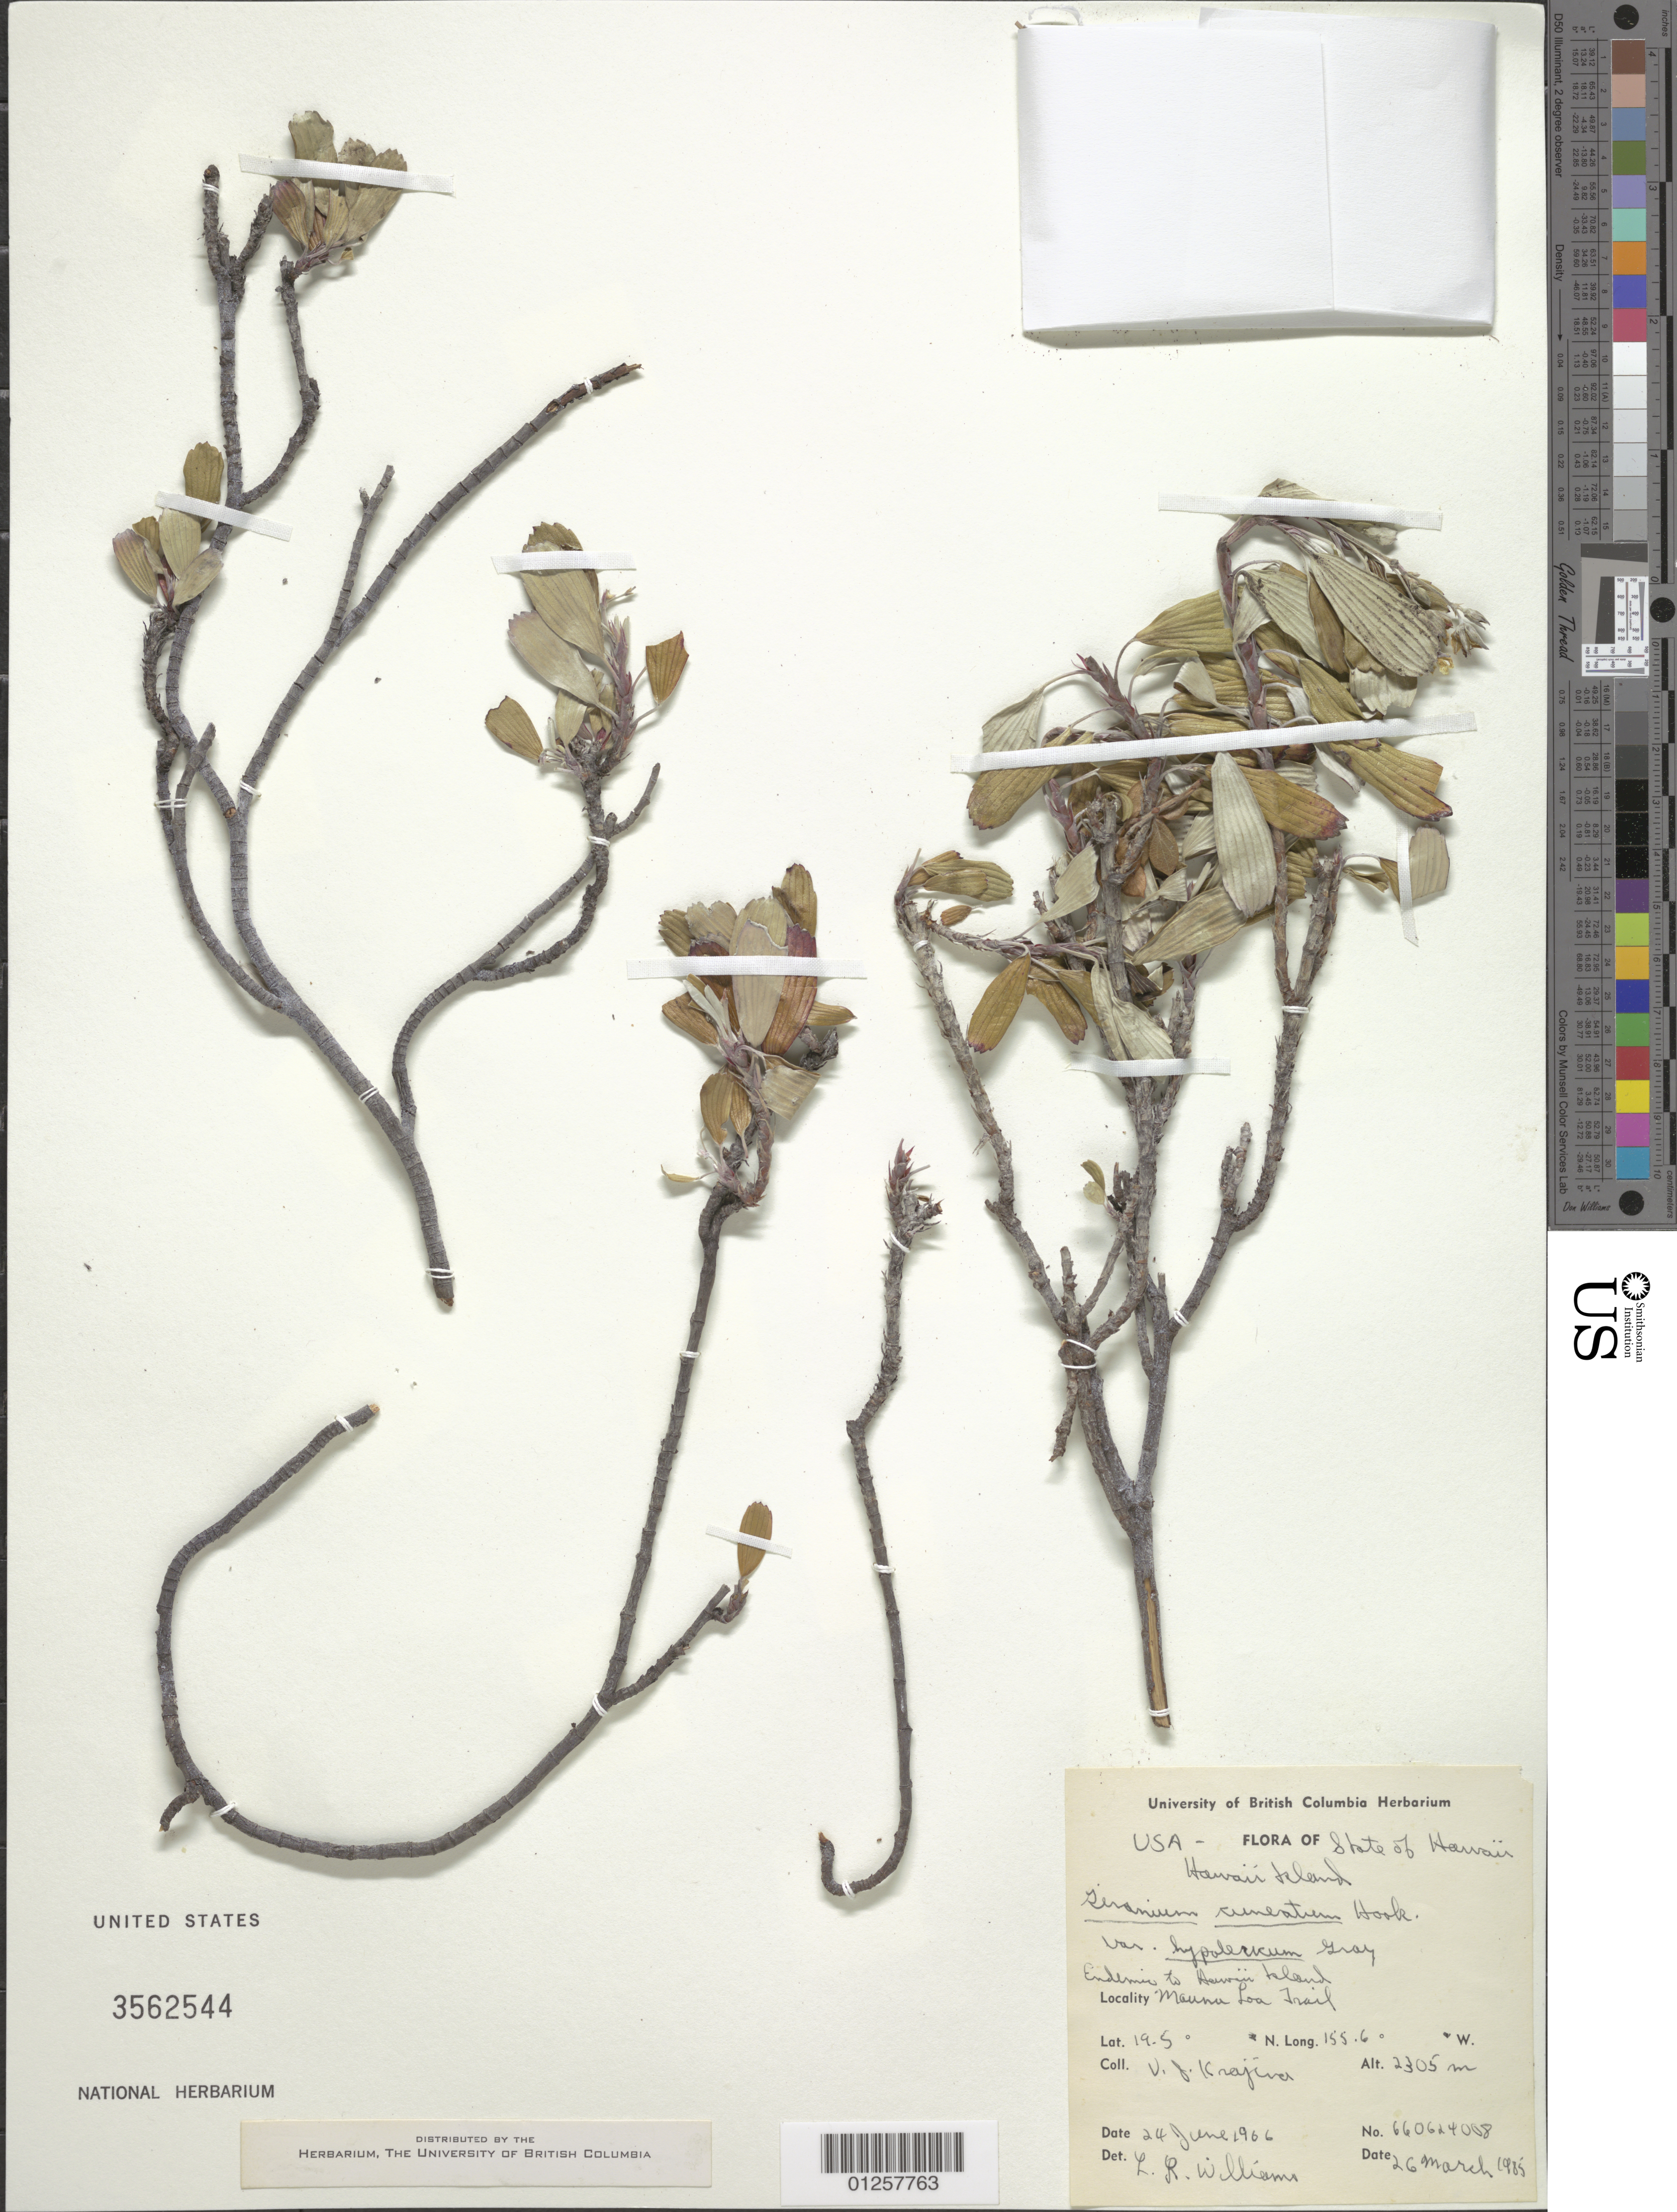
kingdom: Plantae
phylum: Tracheophyta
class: Magnoliopsida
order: Geraniales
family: Geraniaceae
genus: Geranium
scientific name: Geranium cuneatum var. hololeucum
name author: A. Gray in Wilkes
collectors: V. Krajina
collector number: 660624008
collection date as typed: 24 Jun 1966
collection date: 1966-06-24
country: United States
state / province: Hawaii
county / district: Hawaii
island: Hawaii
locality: Mauna Loa trail.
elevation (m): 2305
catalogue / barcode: US 3562544